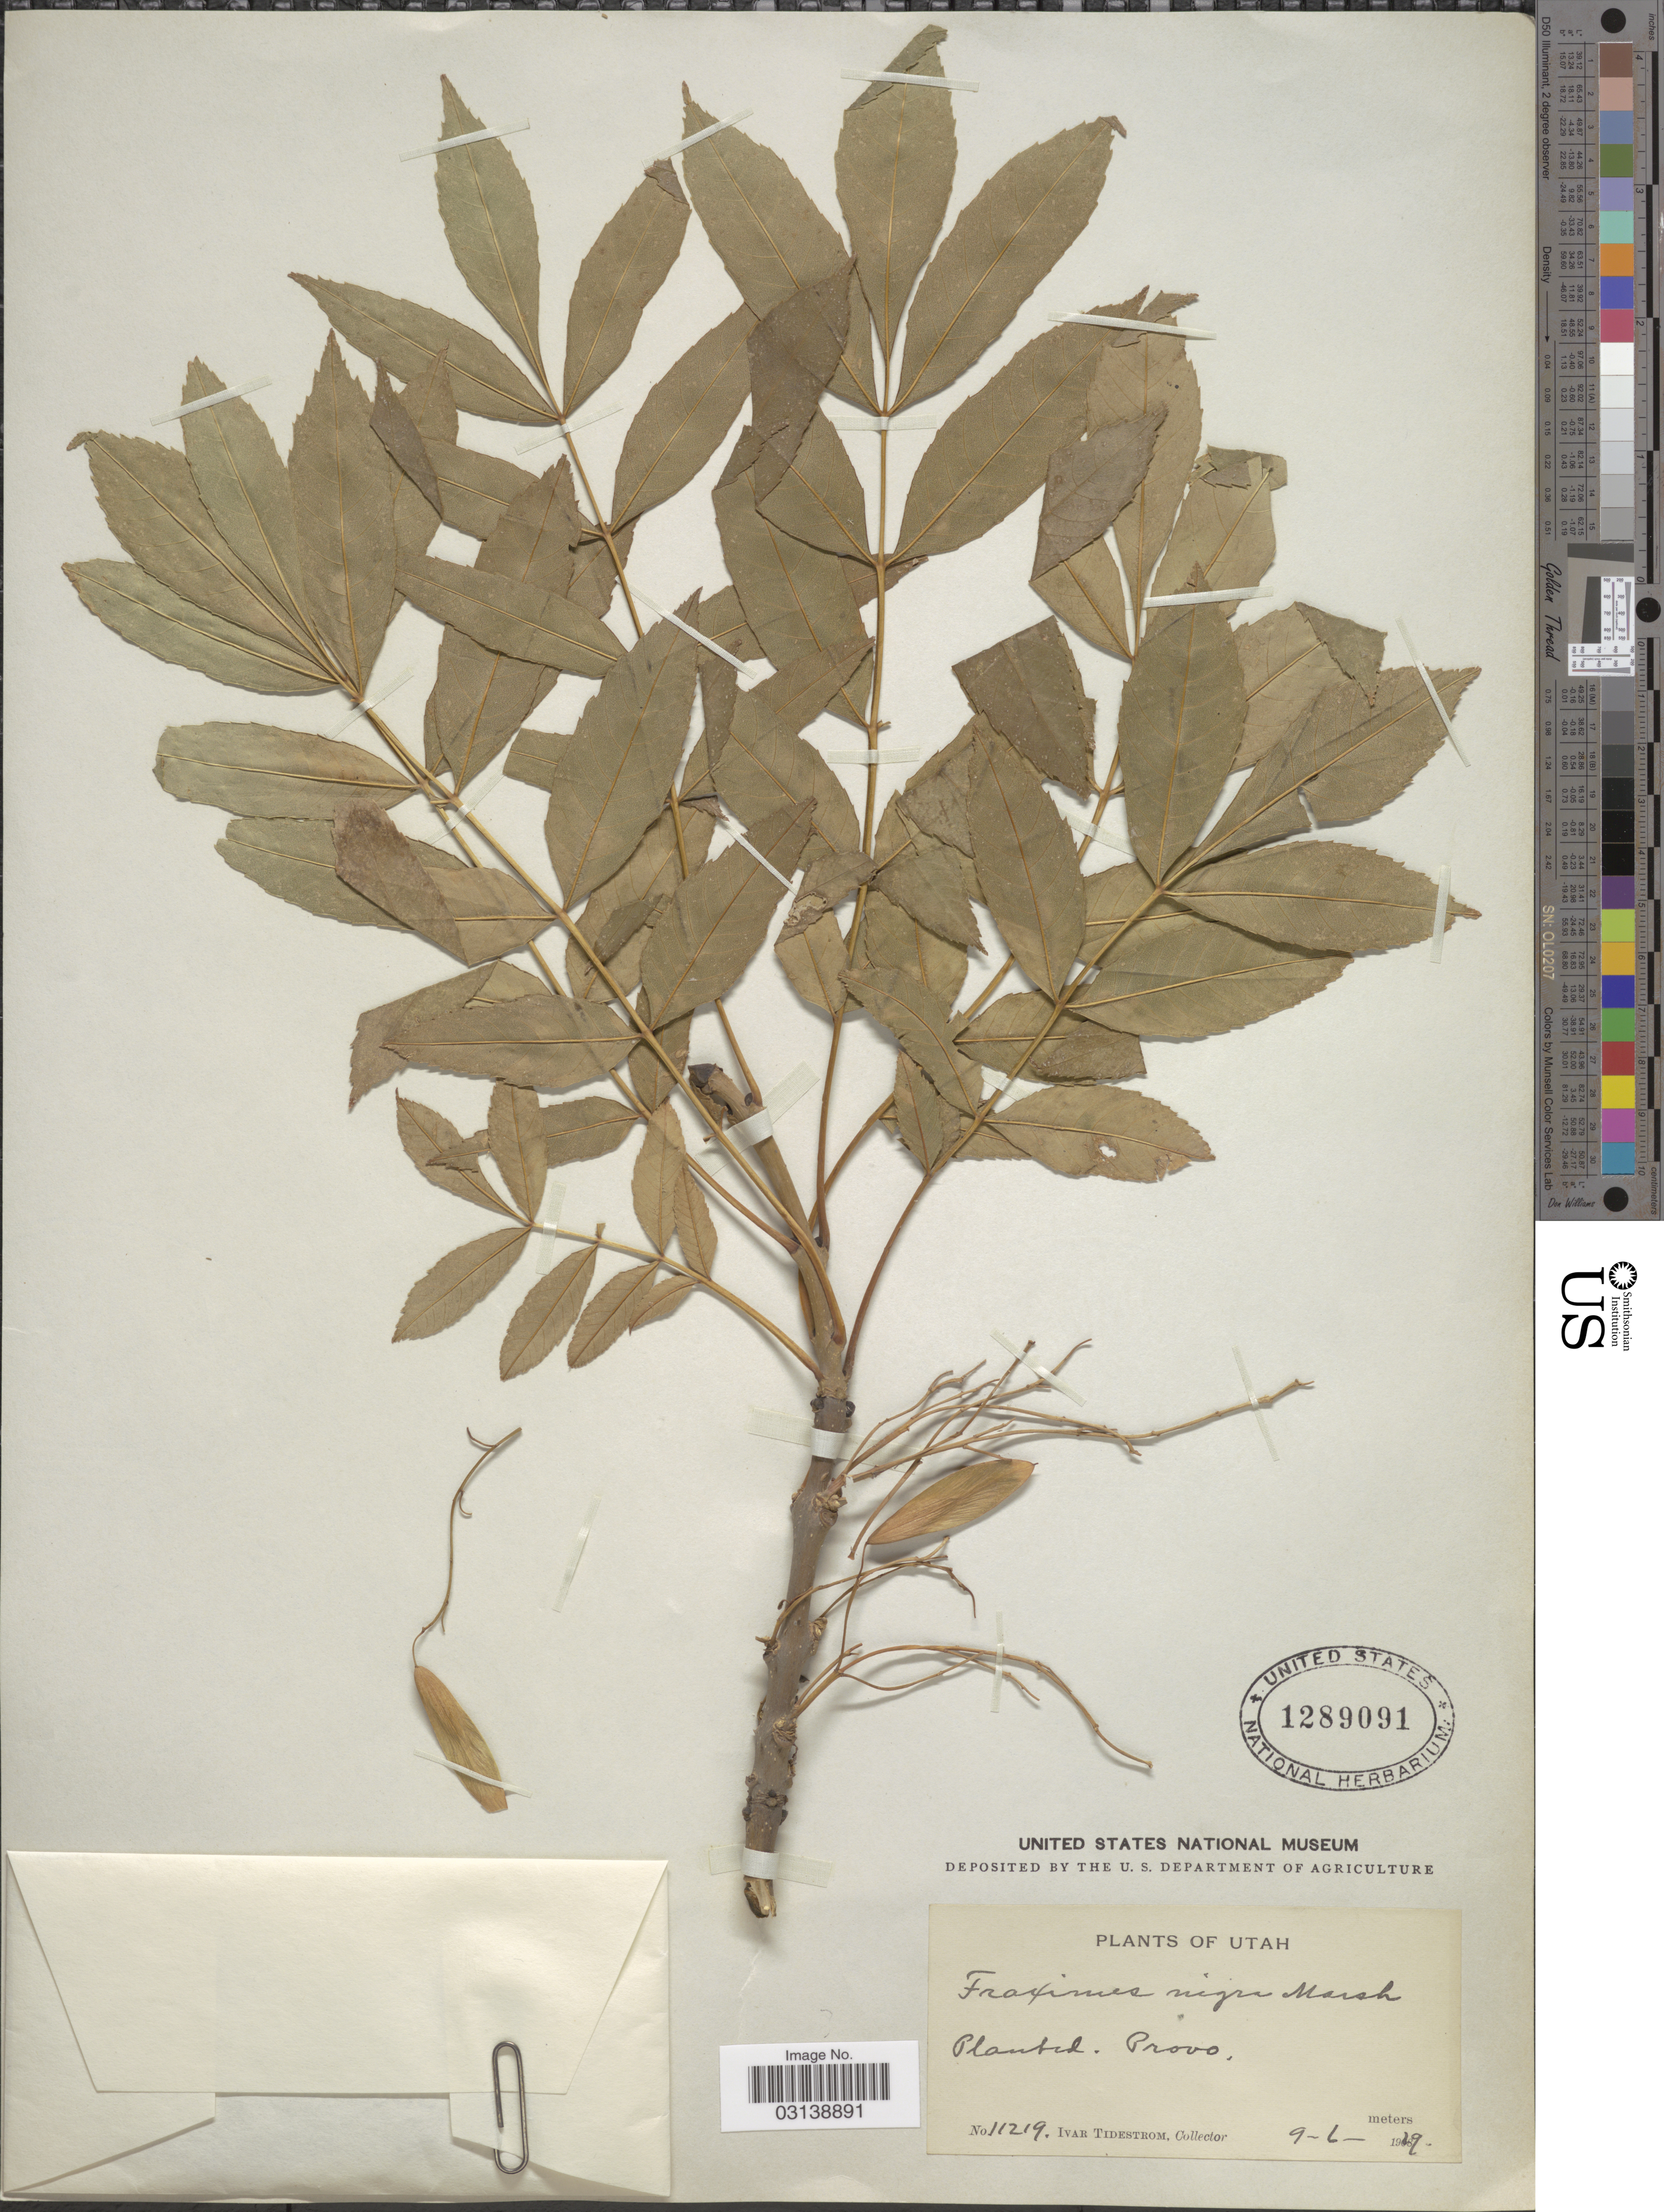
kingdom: Plantae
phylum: Tracheophyta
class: Magnoliopsida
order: Lamiales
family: Oleaceae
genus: Fraxinus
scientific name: Fraxinus nigra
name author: Marshall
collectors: I. F. Tidestrom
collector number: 11219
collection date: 1919-09-06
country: United States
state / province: Utah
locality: Provo.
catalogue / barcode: US 1289091